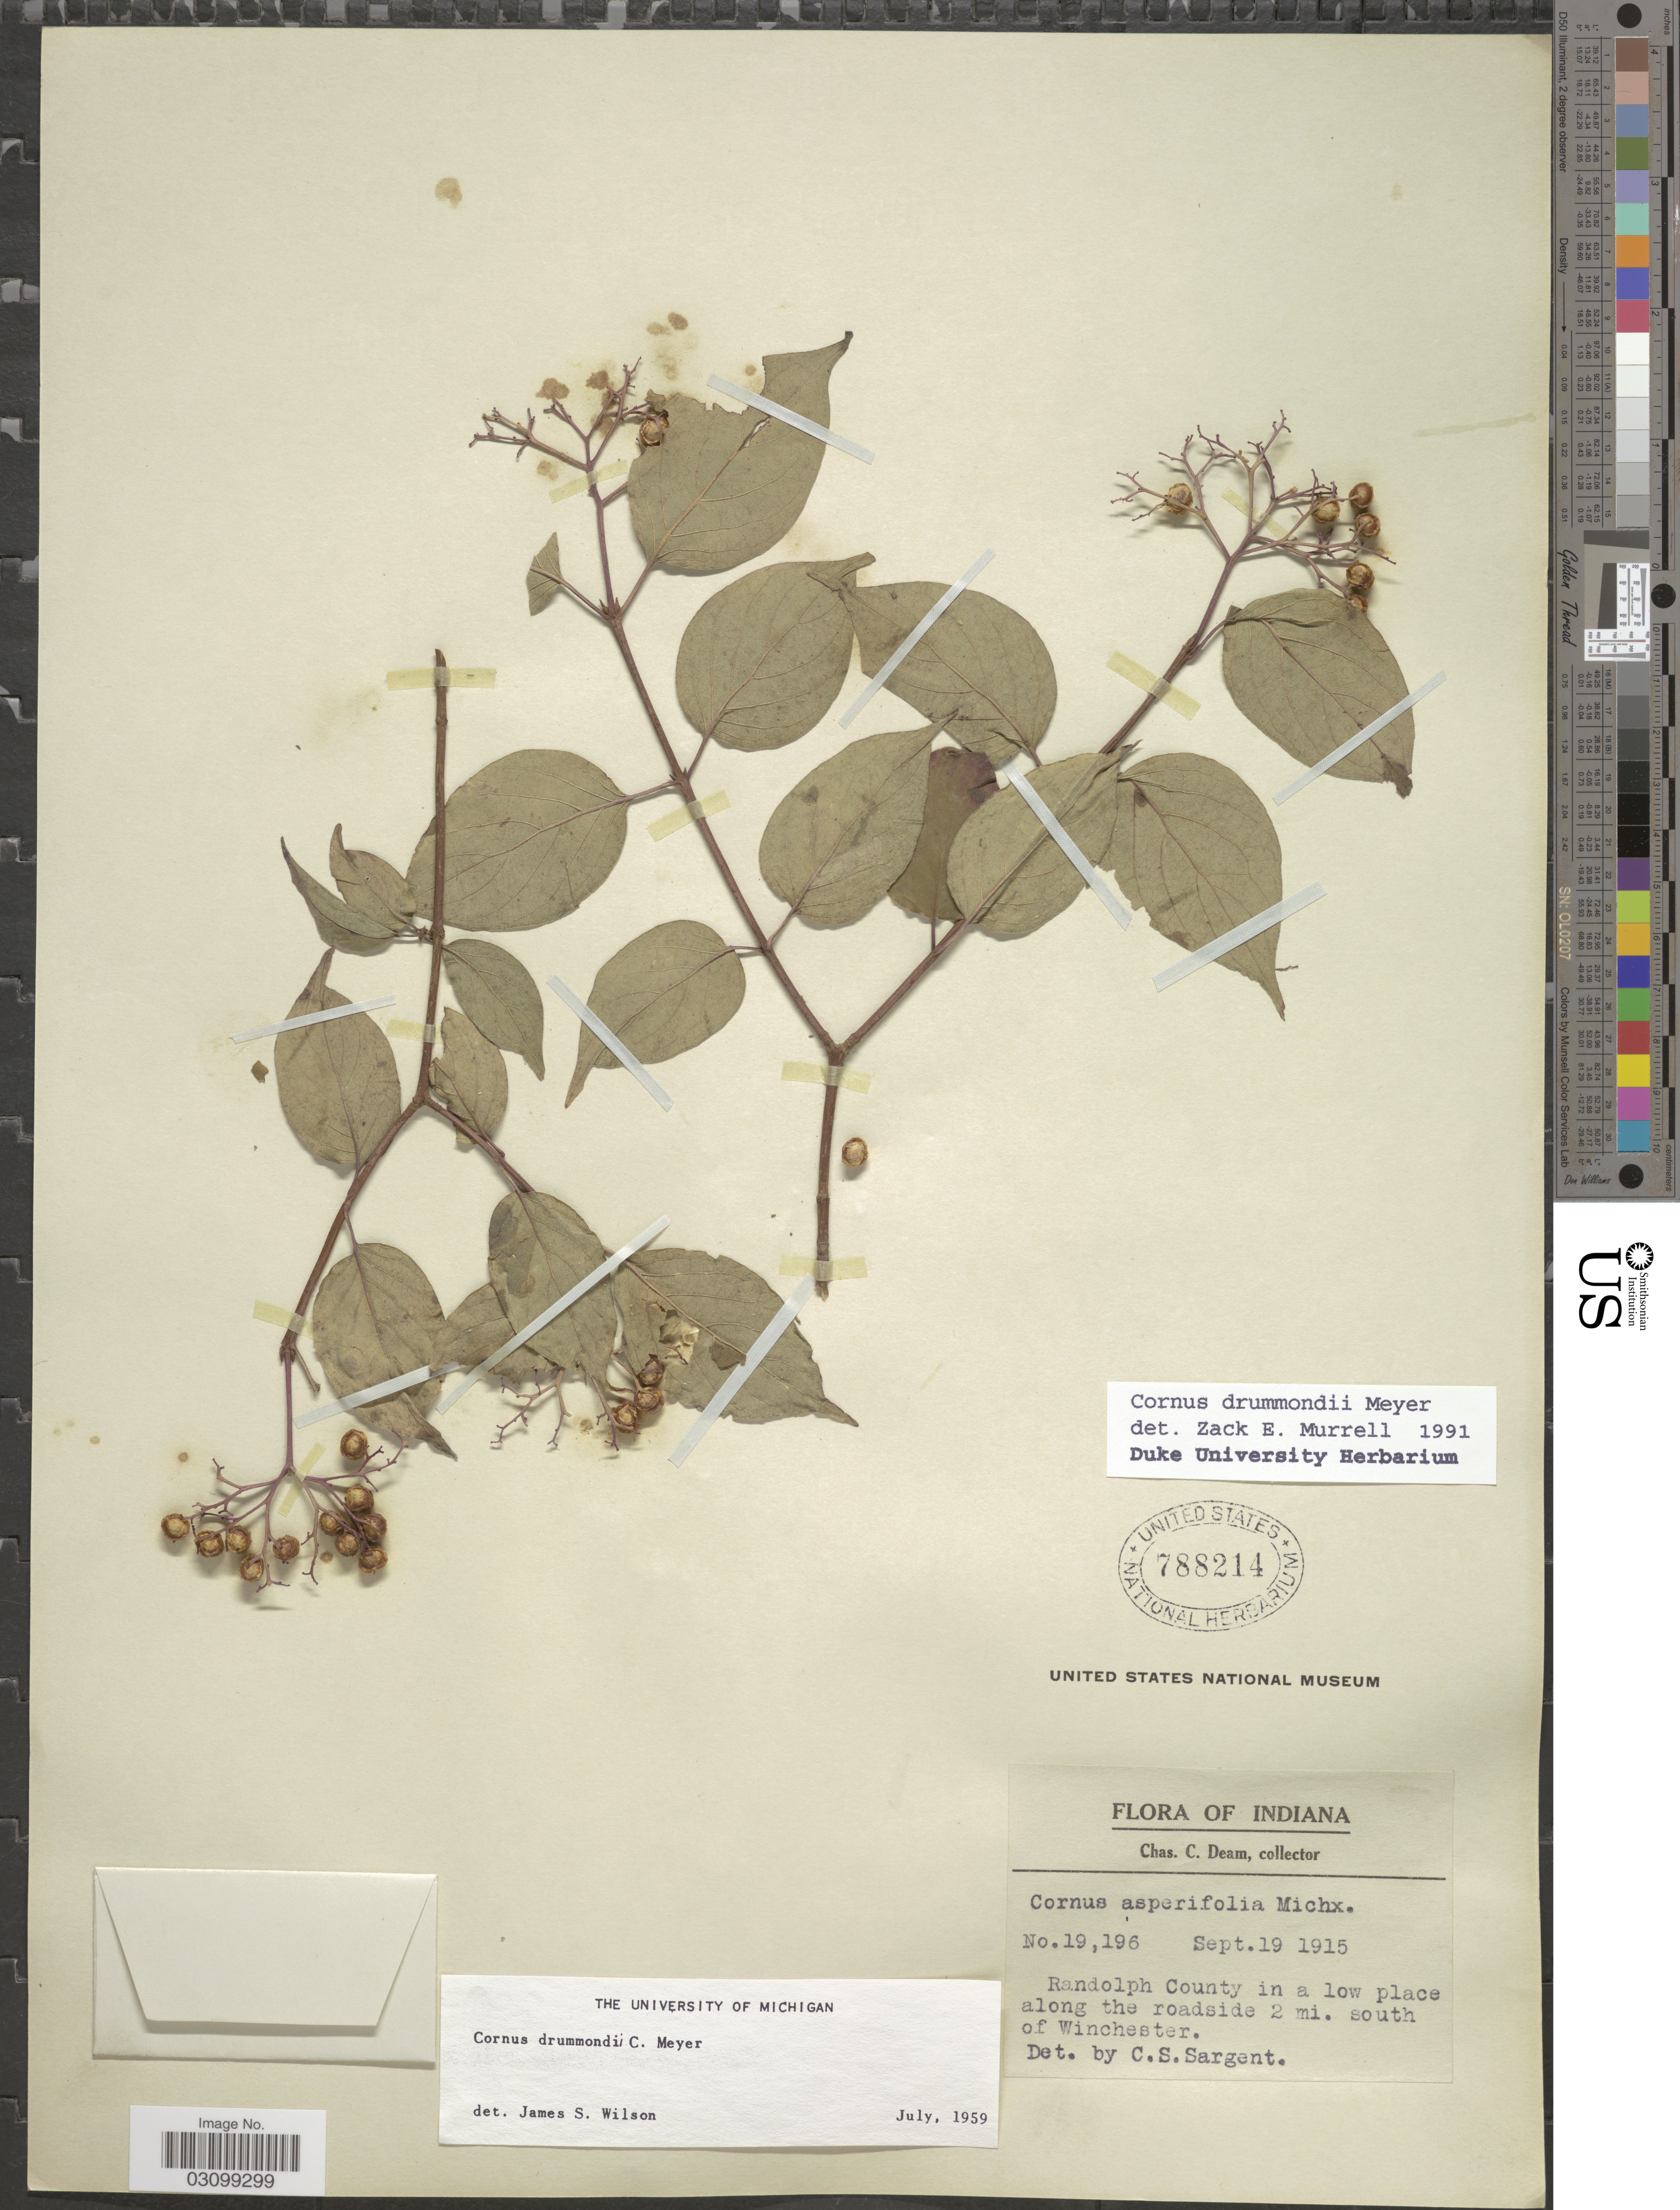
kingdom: Plantae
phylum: Tracheophyta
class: Magnoliopsida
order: Cornales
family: Cornaceae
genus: Cornus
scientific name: Cornus drummondii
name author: C.A. Mey.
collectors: C. C. Deam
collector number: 19196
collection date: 1915-09-19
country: United States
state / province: Indiana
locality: Randolph County in a low place along the roadside 2 mi. south of Winchester.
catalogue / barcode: US 788214